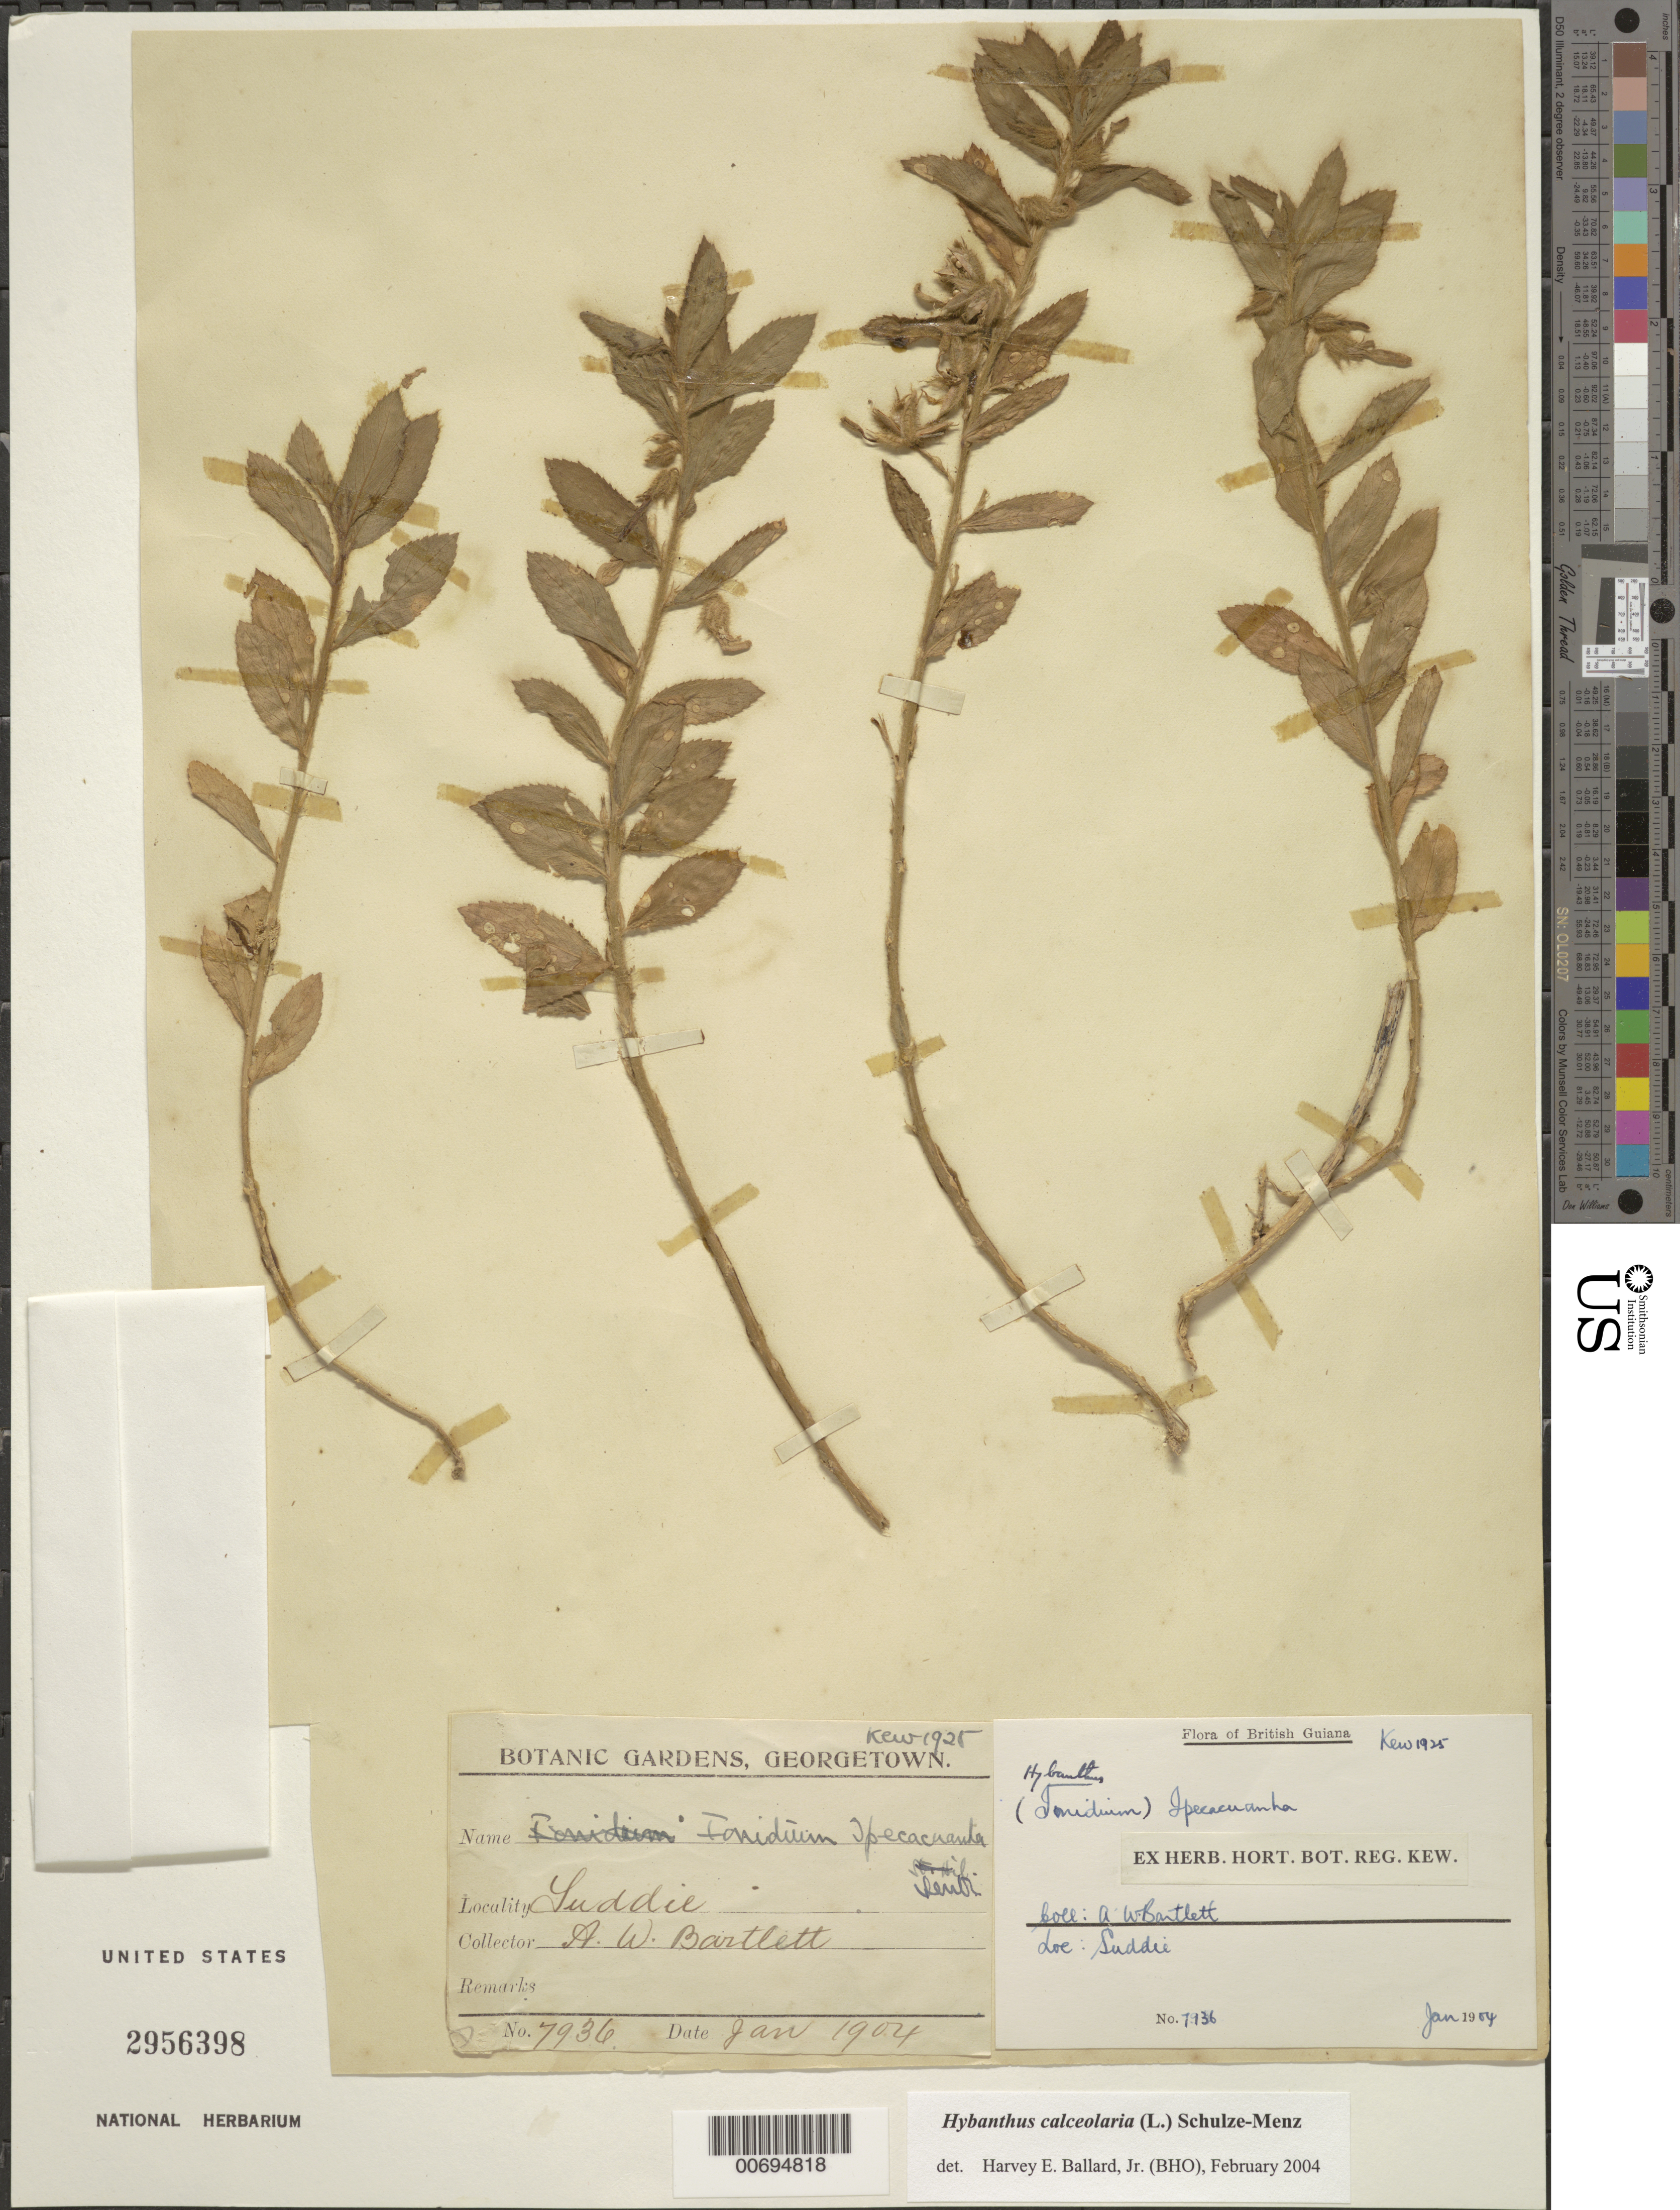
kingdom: Plantae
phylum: Tracheophyta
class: Magnoliopsida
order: Malpighiales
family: Violaceae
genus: Pombalia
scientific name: Pombalia calceolaria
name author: (L.) Paula-Souza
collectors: A. W. Bartlett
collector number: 7936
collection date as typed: Jan-04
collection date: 2004-01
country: Guyana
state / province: Pomeroon-Supenaam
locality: Suddie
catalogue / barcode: US 2956398